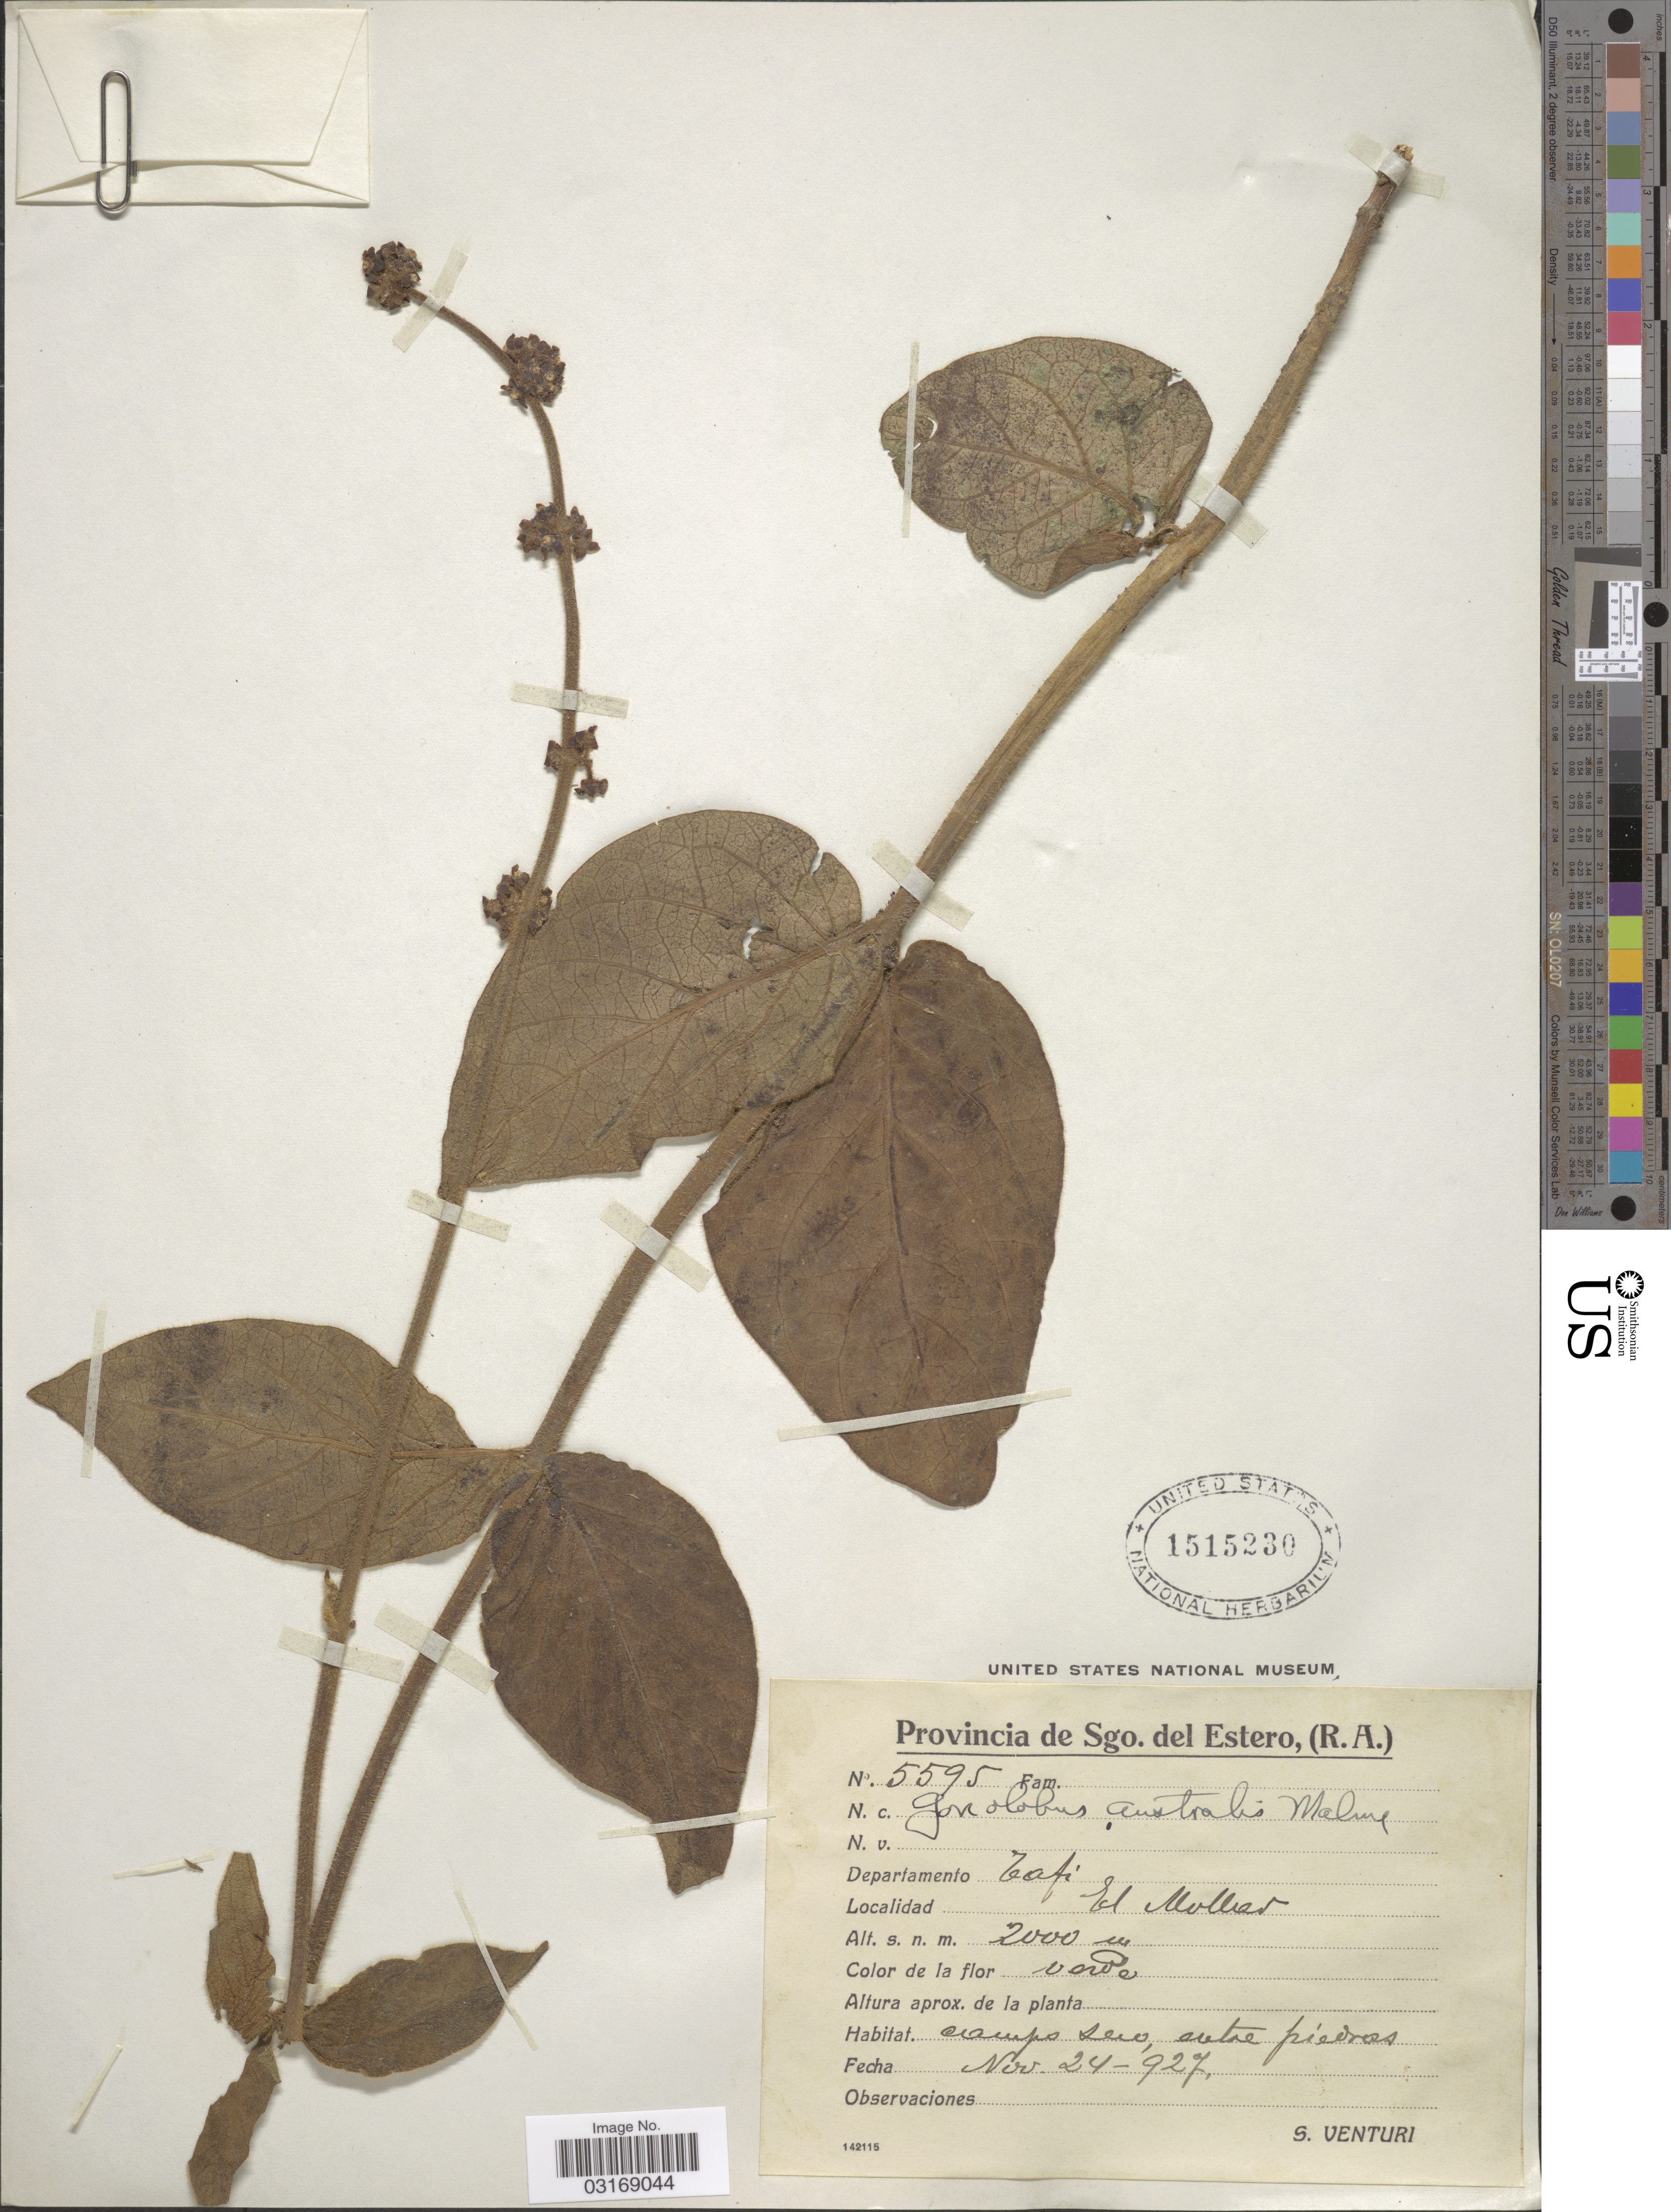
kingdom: Plantae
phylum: Tracheophyta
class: Magnoliopsida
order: Gentianales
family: Apocynaceae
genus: Gonolobus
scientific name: Gonolobus australis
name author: (Malme) Herter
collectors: S. Venturi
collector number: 5595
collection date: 1927-11-24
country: Argentina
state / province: Santiago del Estero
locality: Departamento Tafi. El Mollar.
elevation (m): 2000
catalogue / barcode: US 1515230